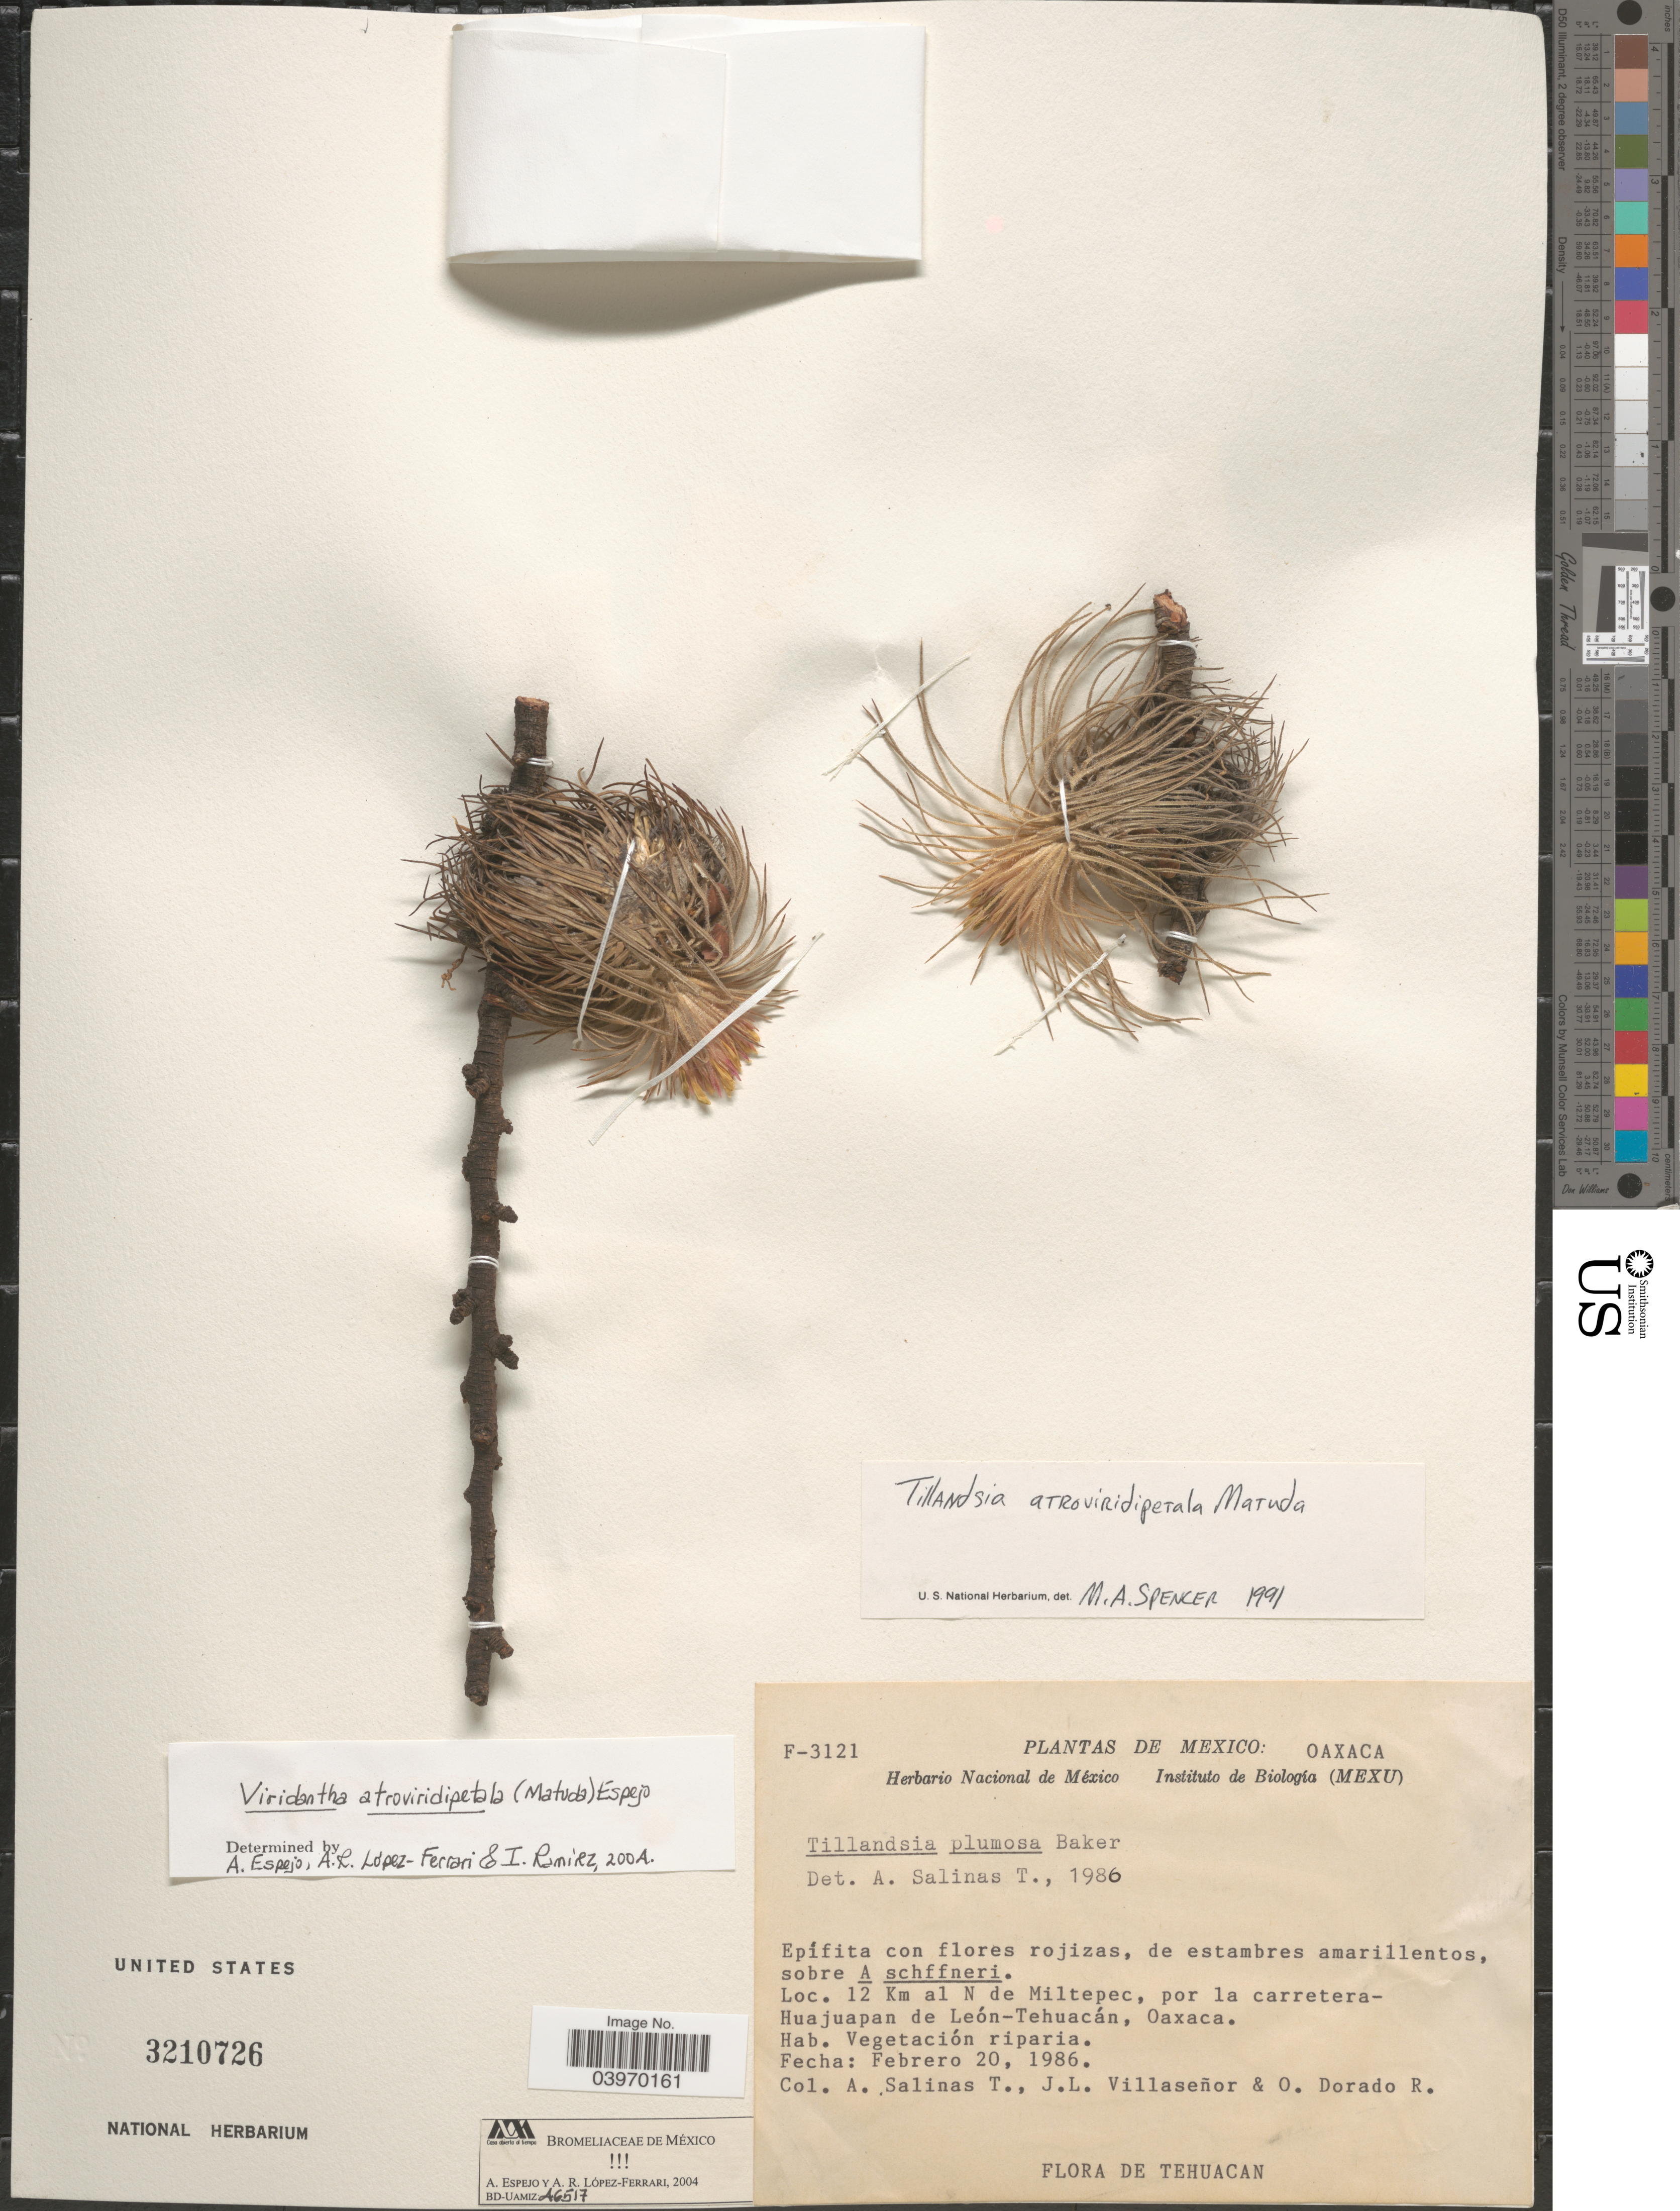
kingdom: Plantae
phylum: Tracheophyta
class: Liliopsida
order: Poales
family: Bromeliaceae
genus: Tillandsia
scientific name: Tillandsia plumosa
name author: Baker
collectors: A. Salinas T., J. Villaseñor R. & O. Dorado R.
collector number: F-3121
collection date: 1986-02-20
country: Mexico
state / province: Oaxaca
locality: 12 Km al N de Miltepec, por la carretera-Huajuapan de León-Tehuacán.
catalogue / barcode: US 3210726